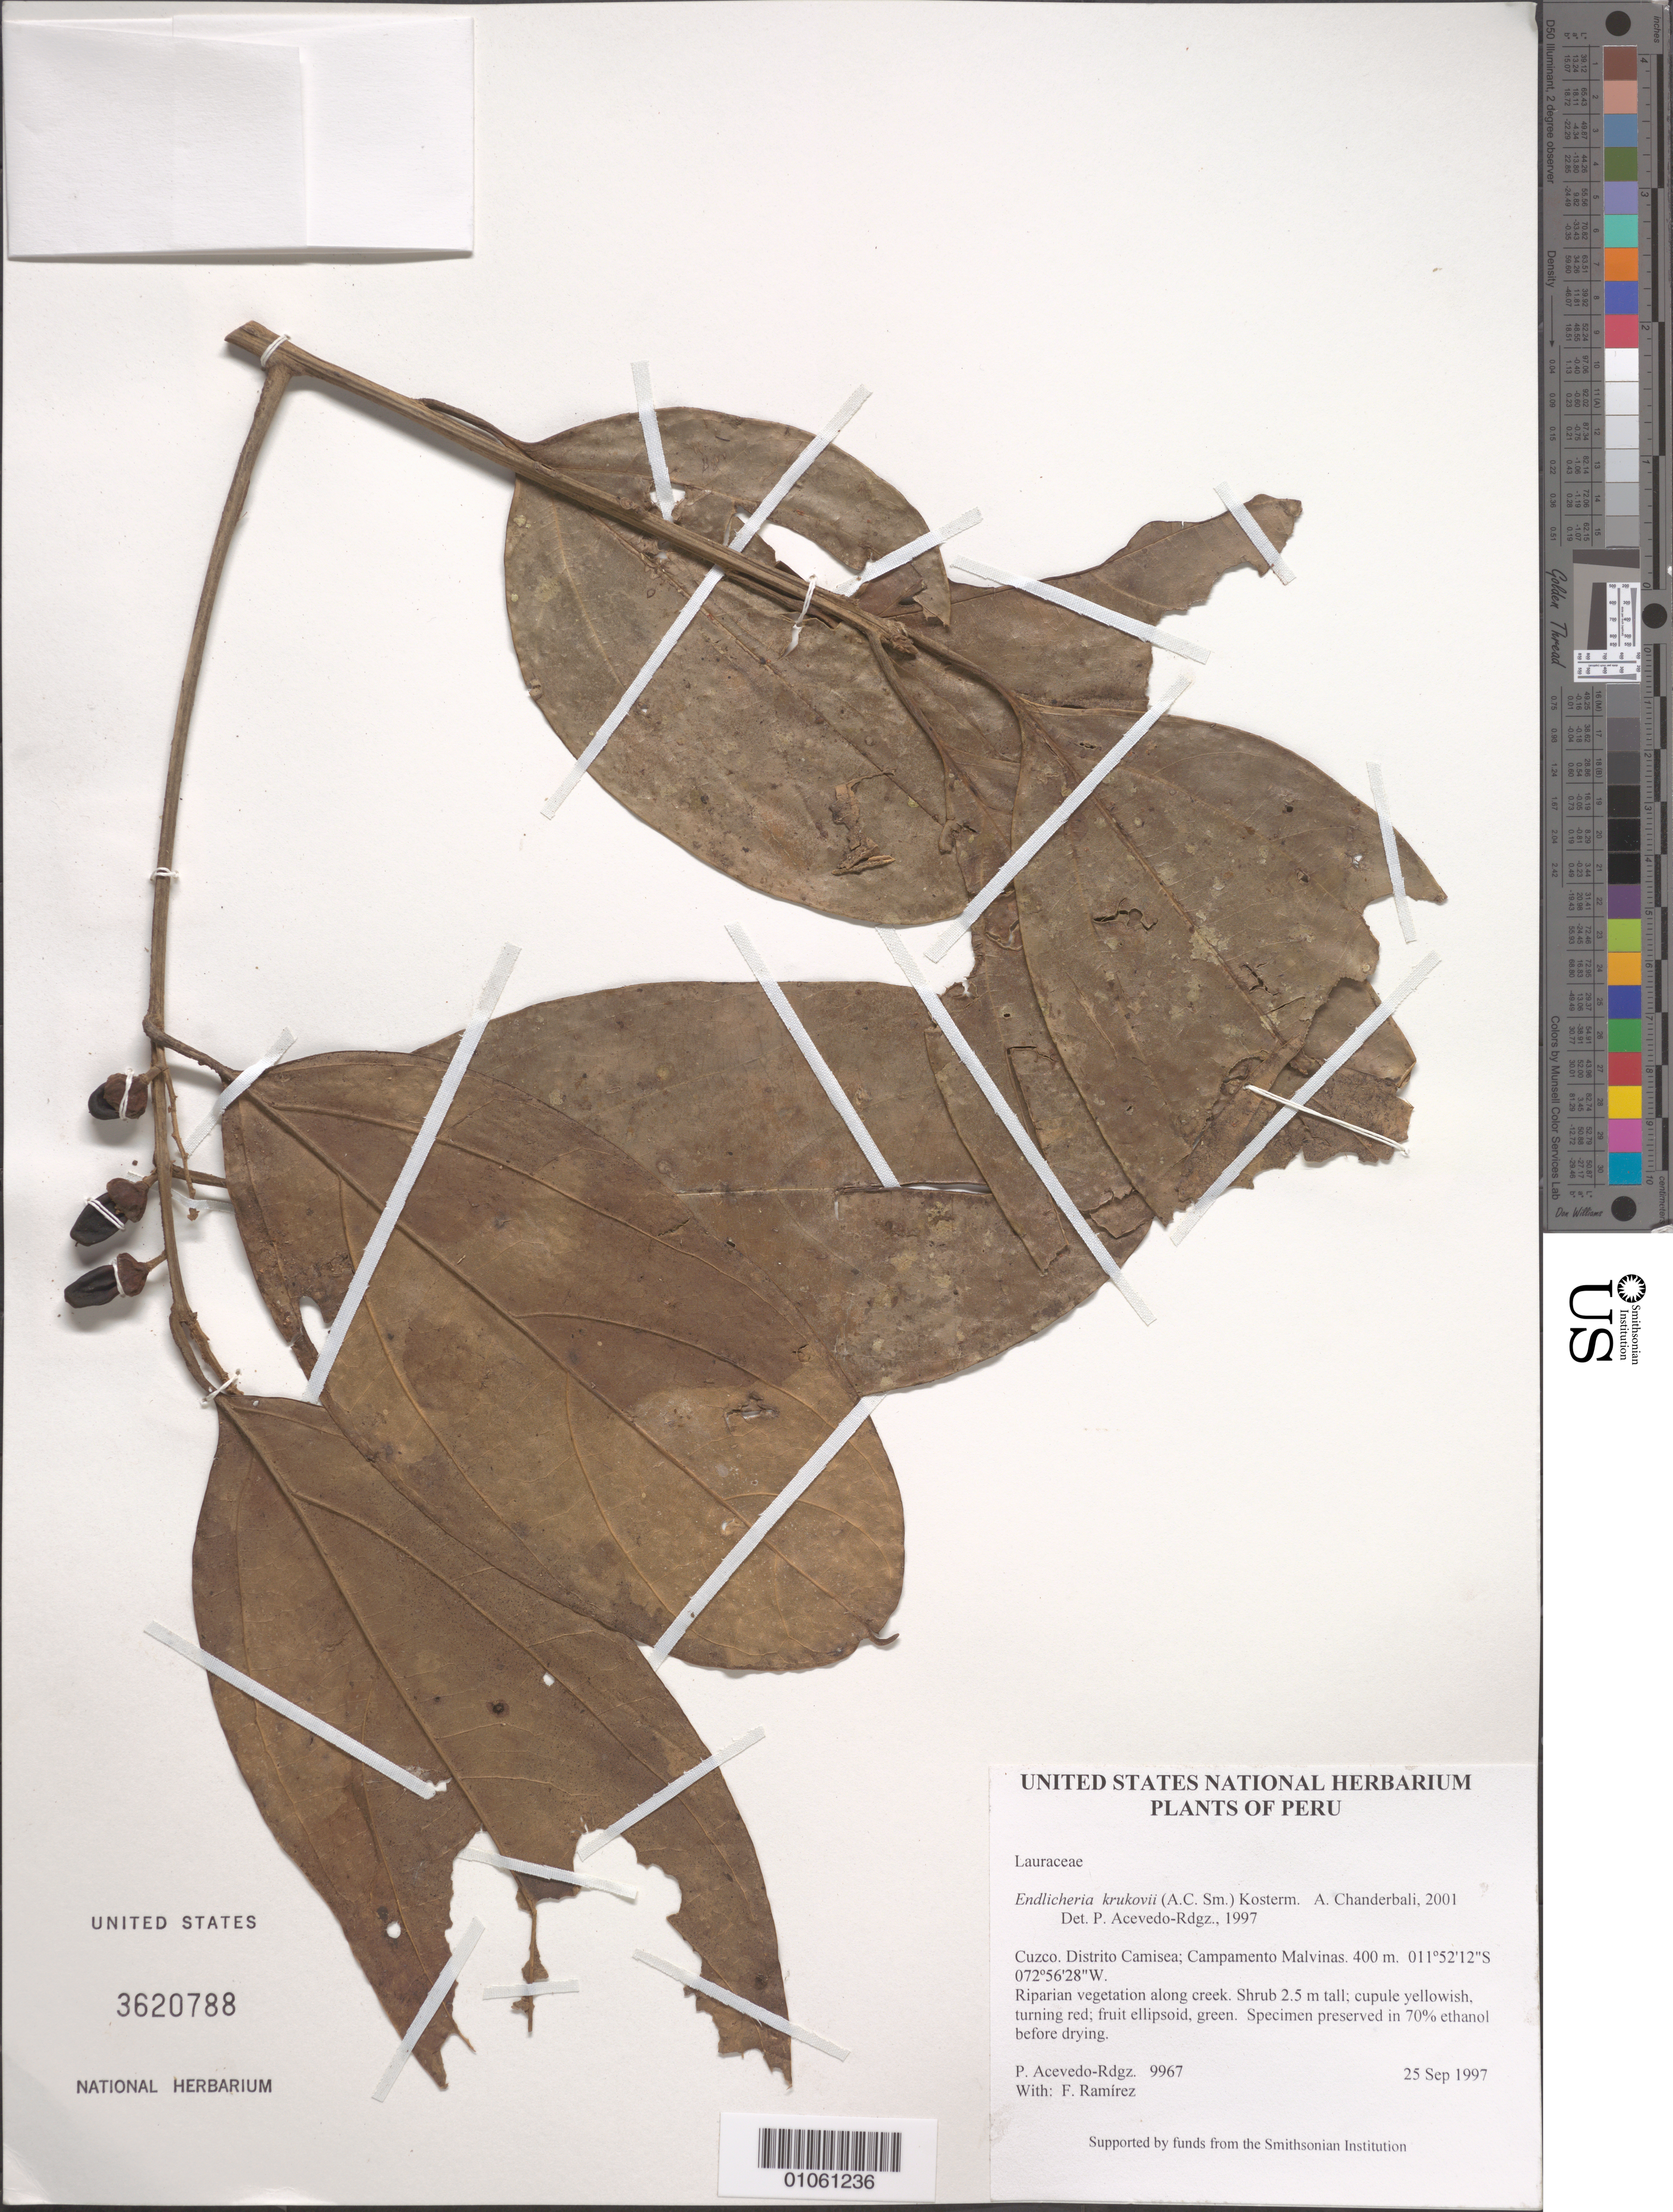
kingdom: Plantae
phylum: Tracheophyta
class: Magnoliopsida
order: Laurales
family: Lauraceae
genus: Endlicheria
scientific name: Endlicheria krukovii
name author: (A.C. Sm.) Kosterm.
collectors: P. Acevedo-Rodr. & F. Ramirez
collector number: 9967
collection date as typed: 25 Sep 1997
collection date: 1997-09-25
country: Peru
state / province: Cusco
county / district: Cusco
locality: Distrito Camisea; Campamento Malvinas.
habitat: Riparian vegetation along creek.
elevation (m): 400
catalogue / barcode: US 3620788